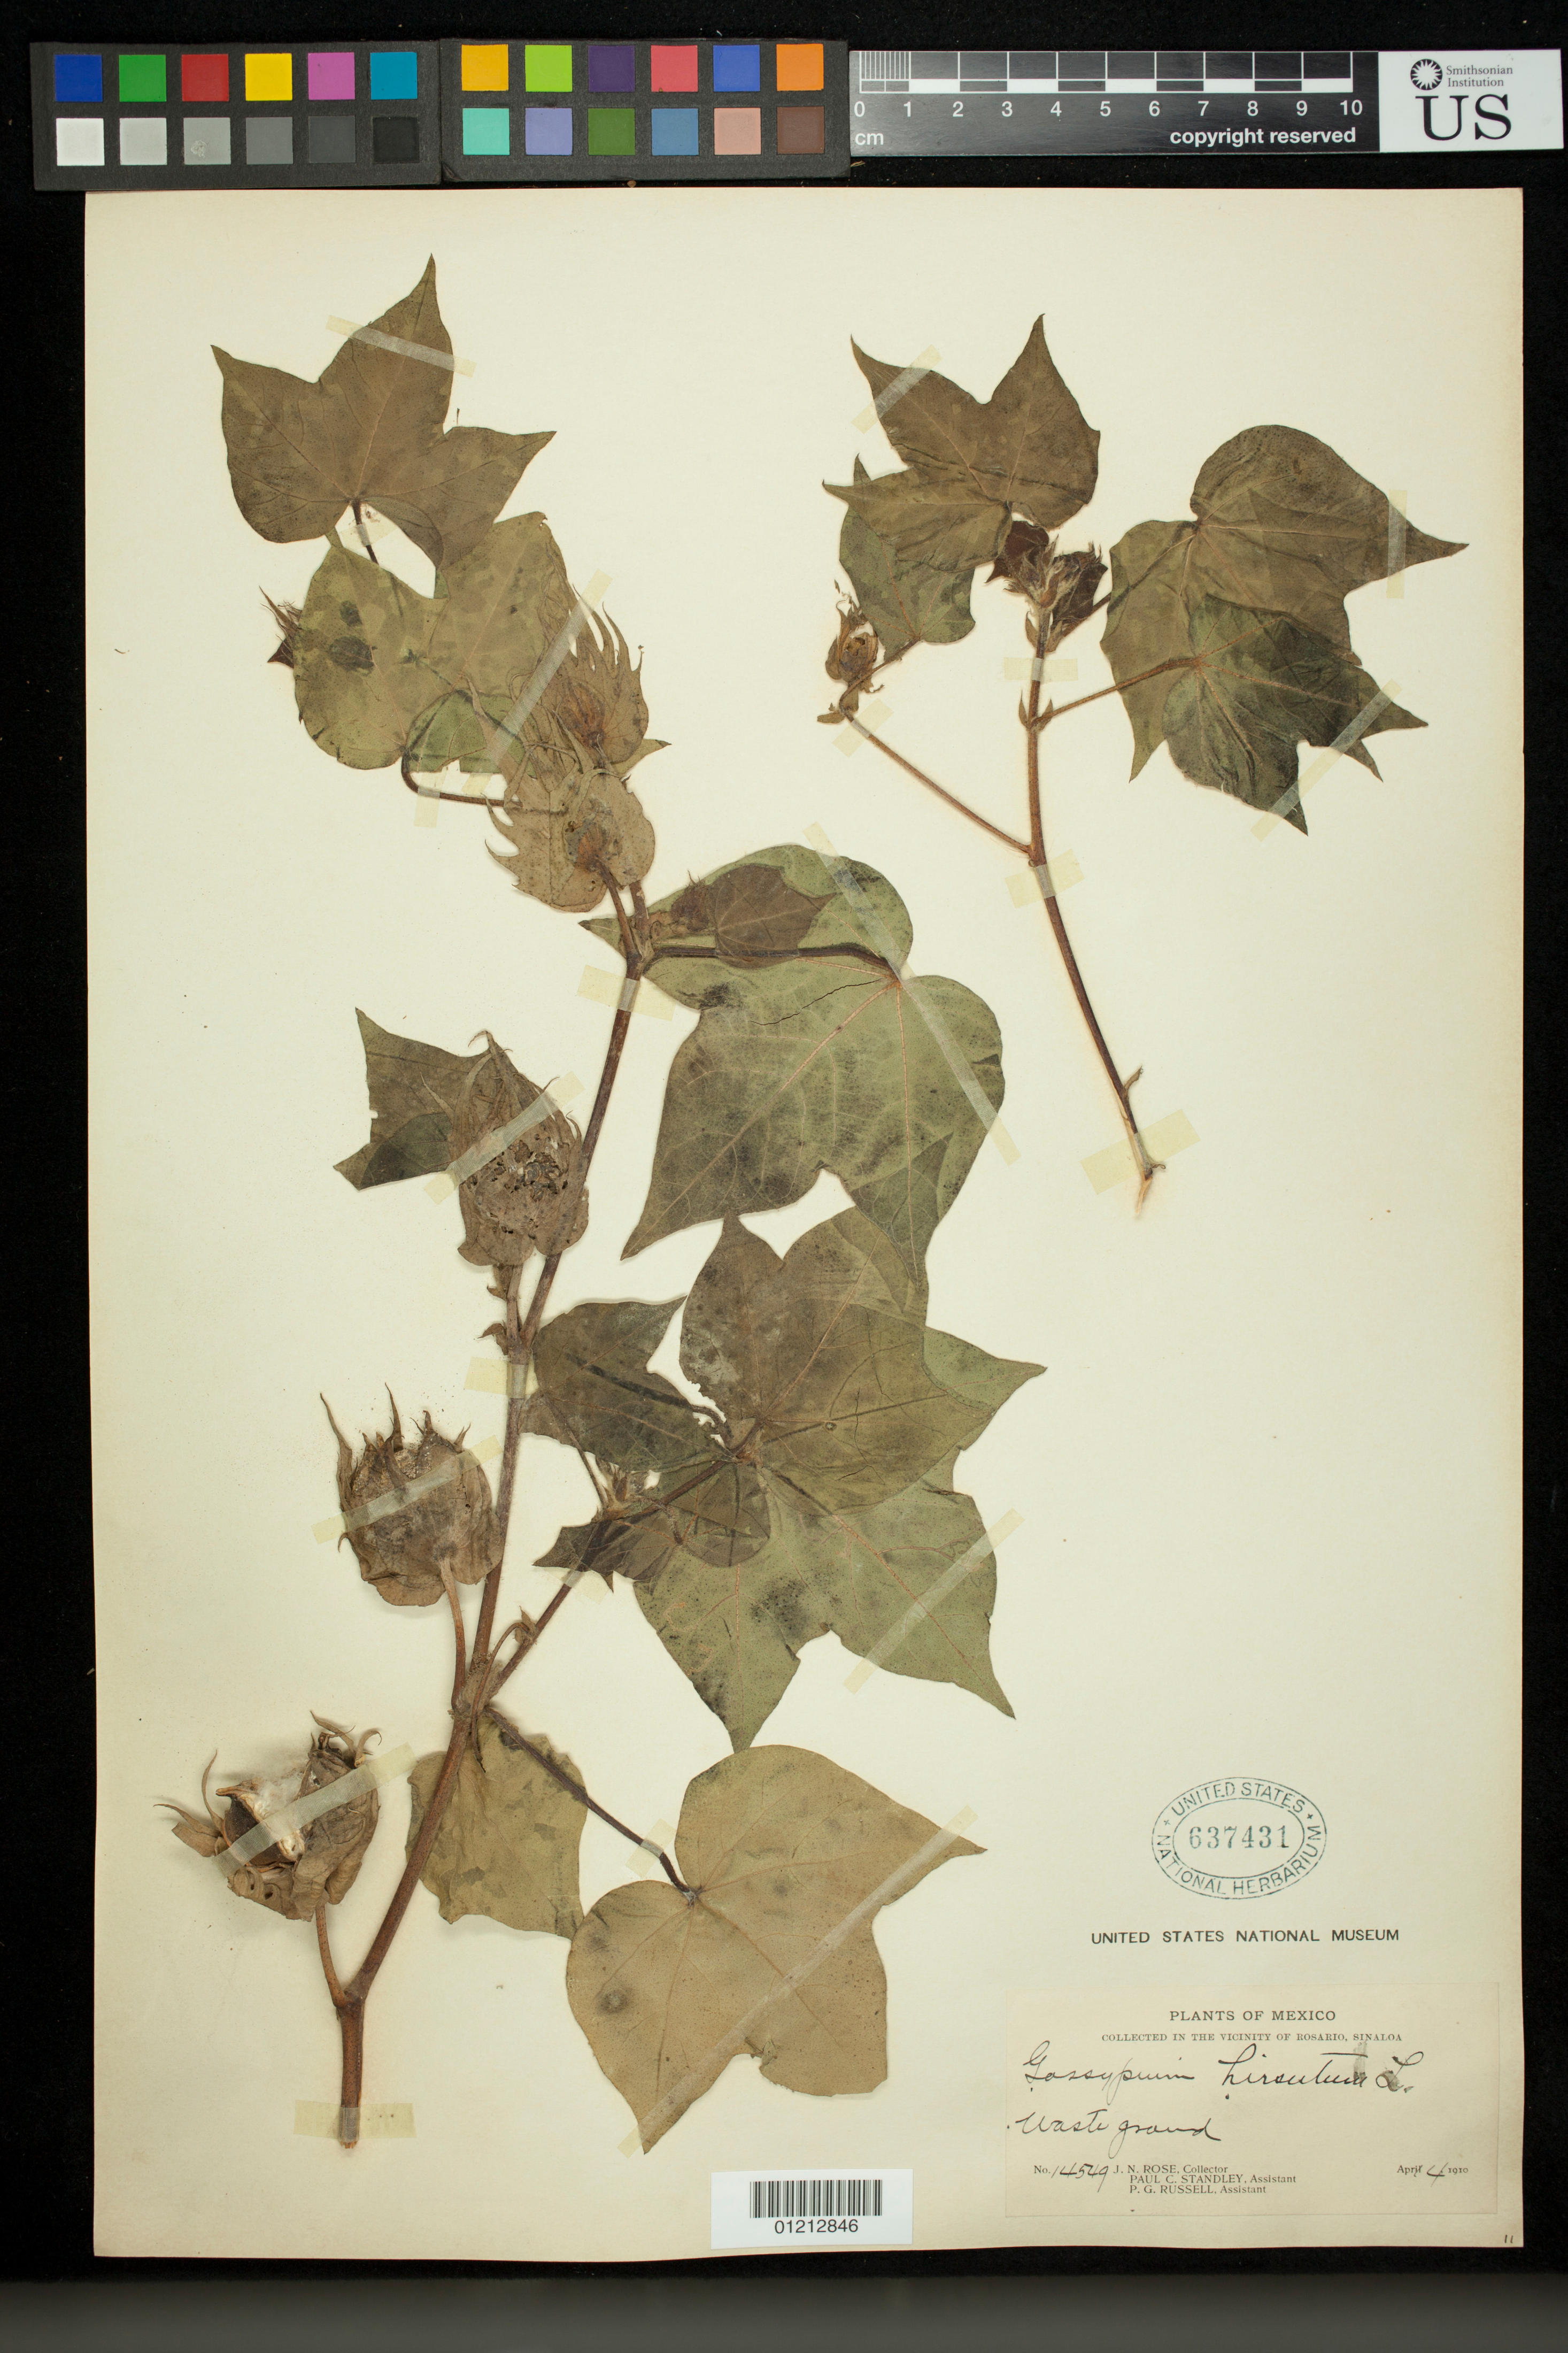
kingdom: Plantae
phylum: Tracheophyta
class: Magnoliopsida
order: Malvales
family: Malvaceae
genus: Gossypium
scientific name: Gossypium hirsutum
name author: L.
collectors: J. N. Rose, P. C. Standley & P. G. Russell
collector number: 14549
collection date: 1910-04-14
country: Mexico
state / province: Sinaloa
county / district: Rosario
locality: Waste ground.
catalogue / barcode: US 637431